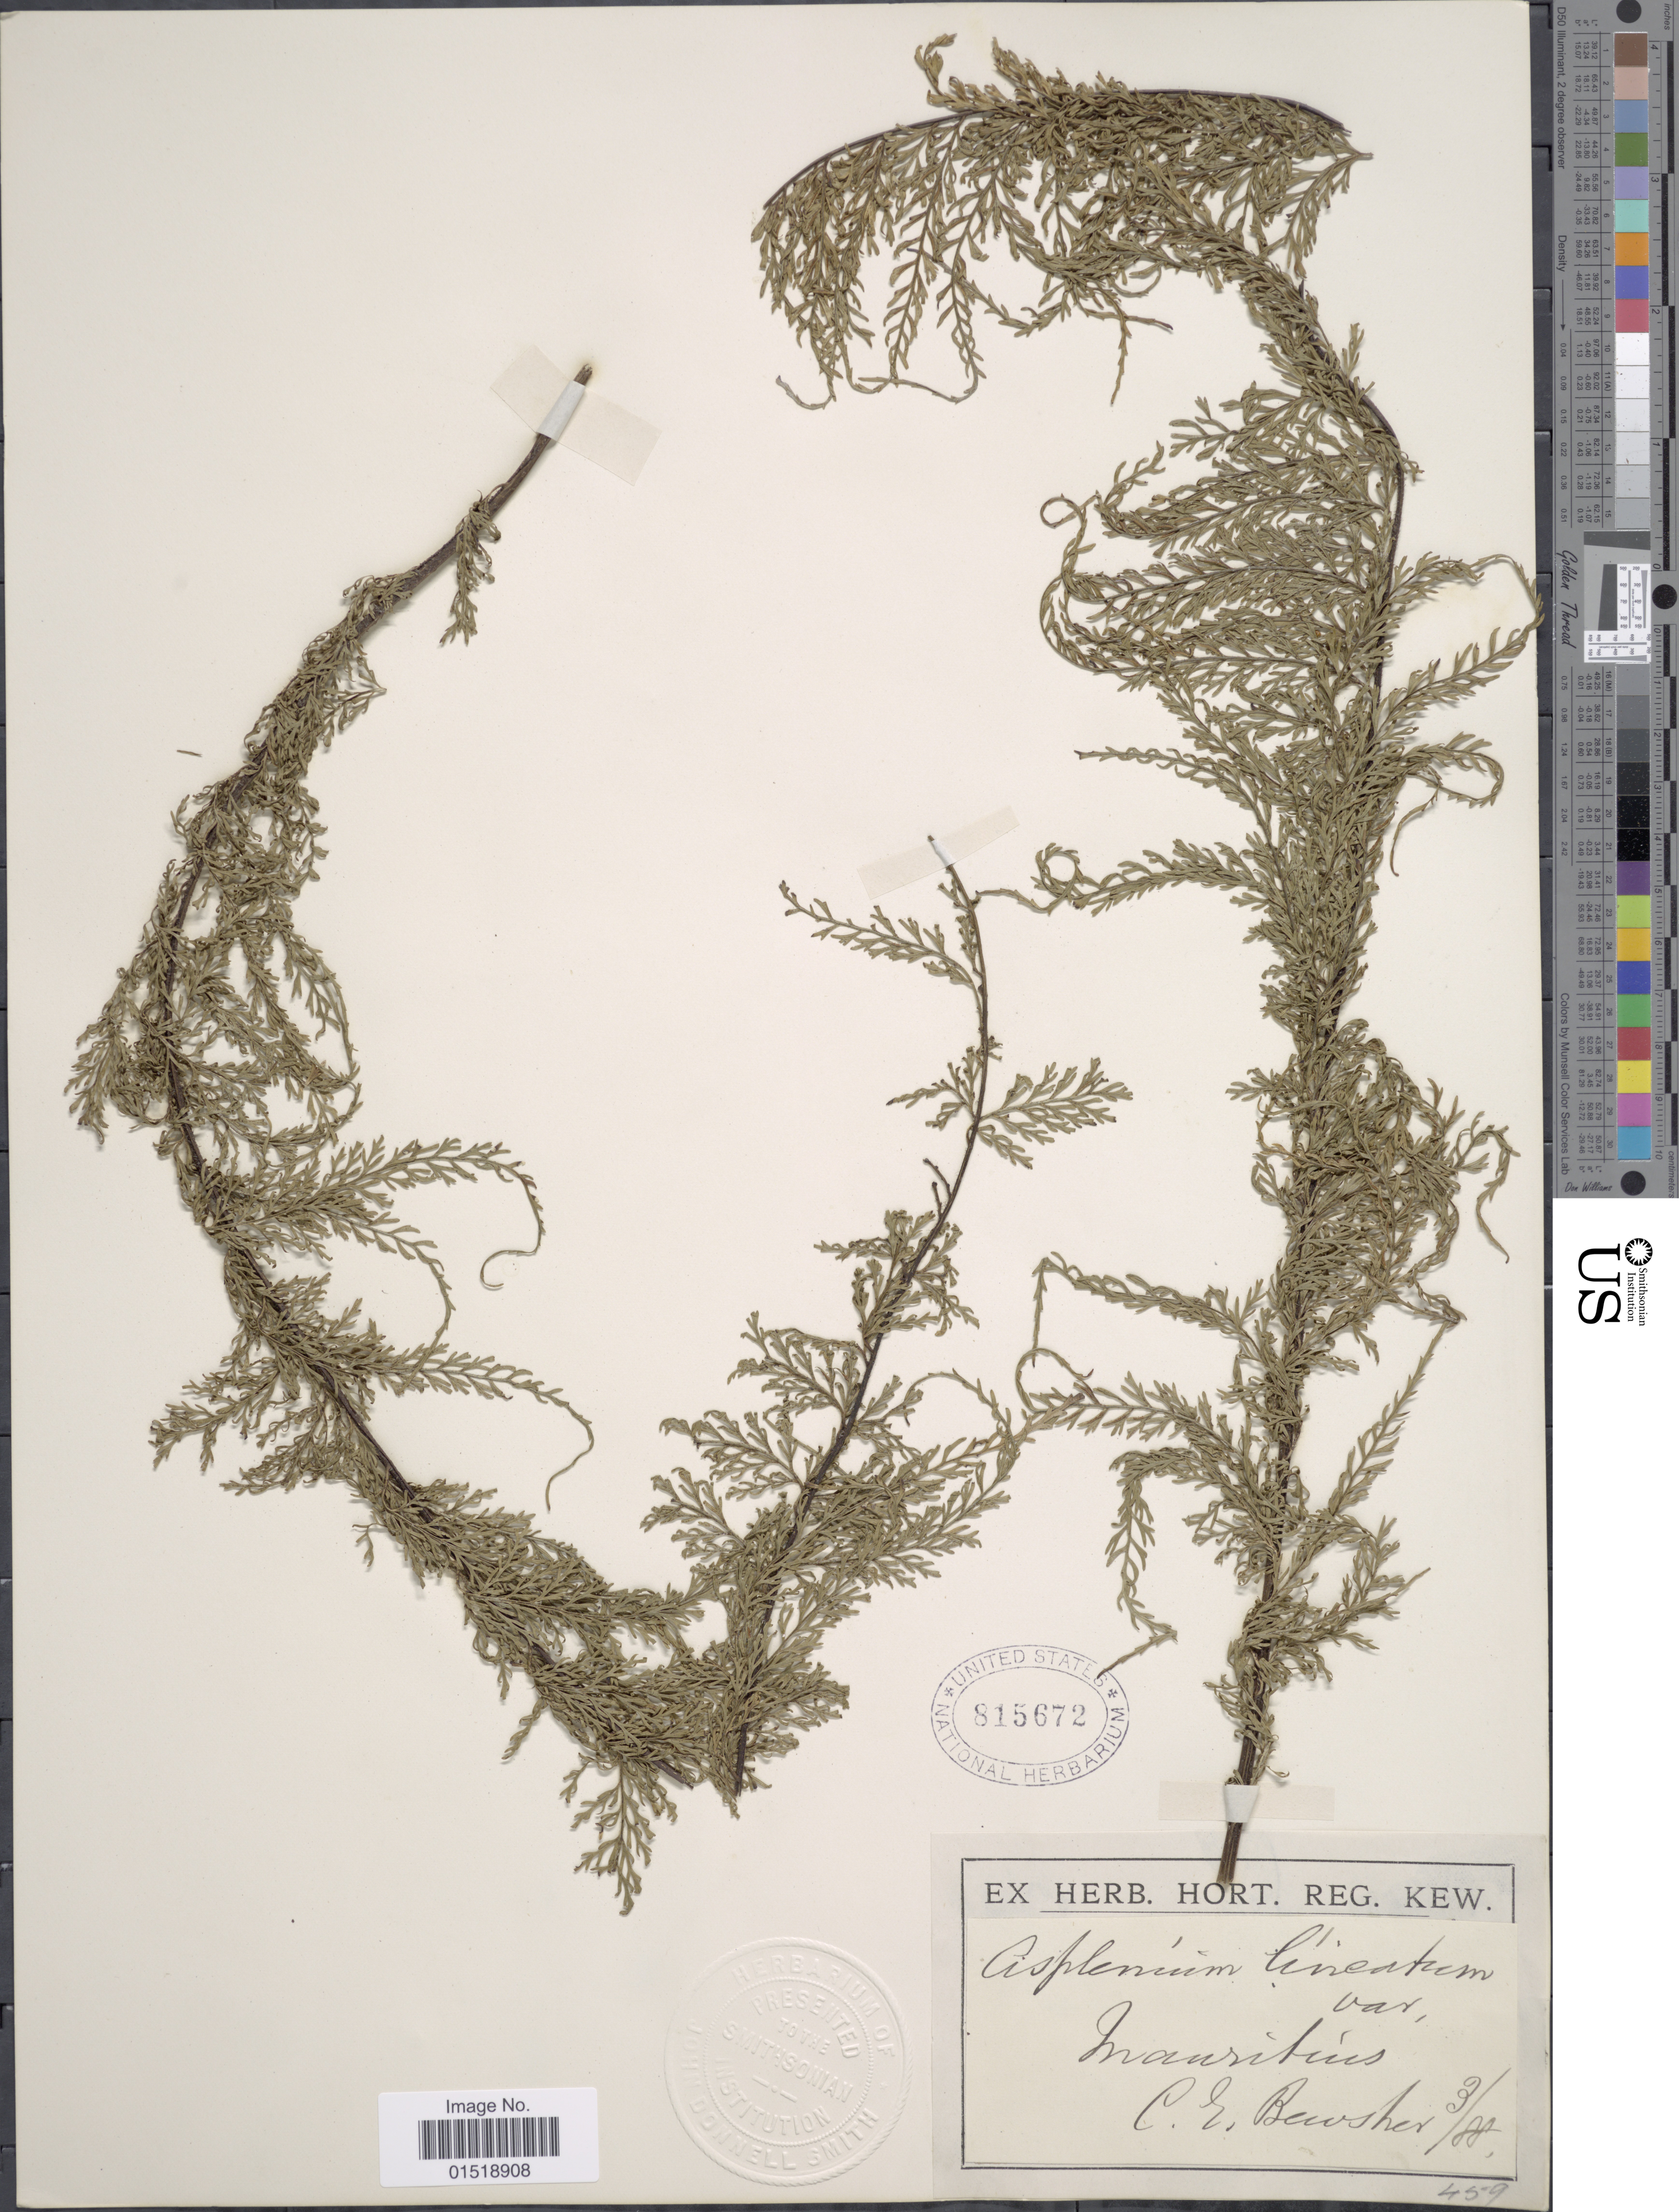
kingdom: Plantae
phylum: Tracheophyta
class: Polypodiopsida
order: Polypodiales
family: Aspleniaceae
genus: Asplenium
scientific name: Asplenium daucifolium var. daucifolium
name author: Lam.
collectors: C. Bewsher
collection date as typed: Transcribed d/m/y: /3/88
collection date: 1888-03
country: Mauritius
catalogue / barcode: US 815672